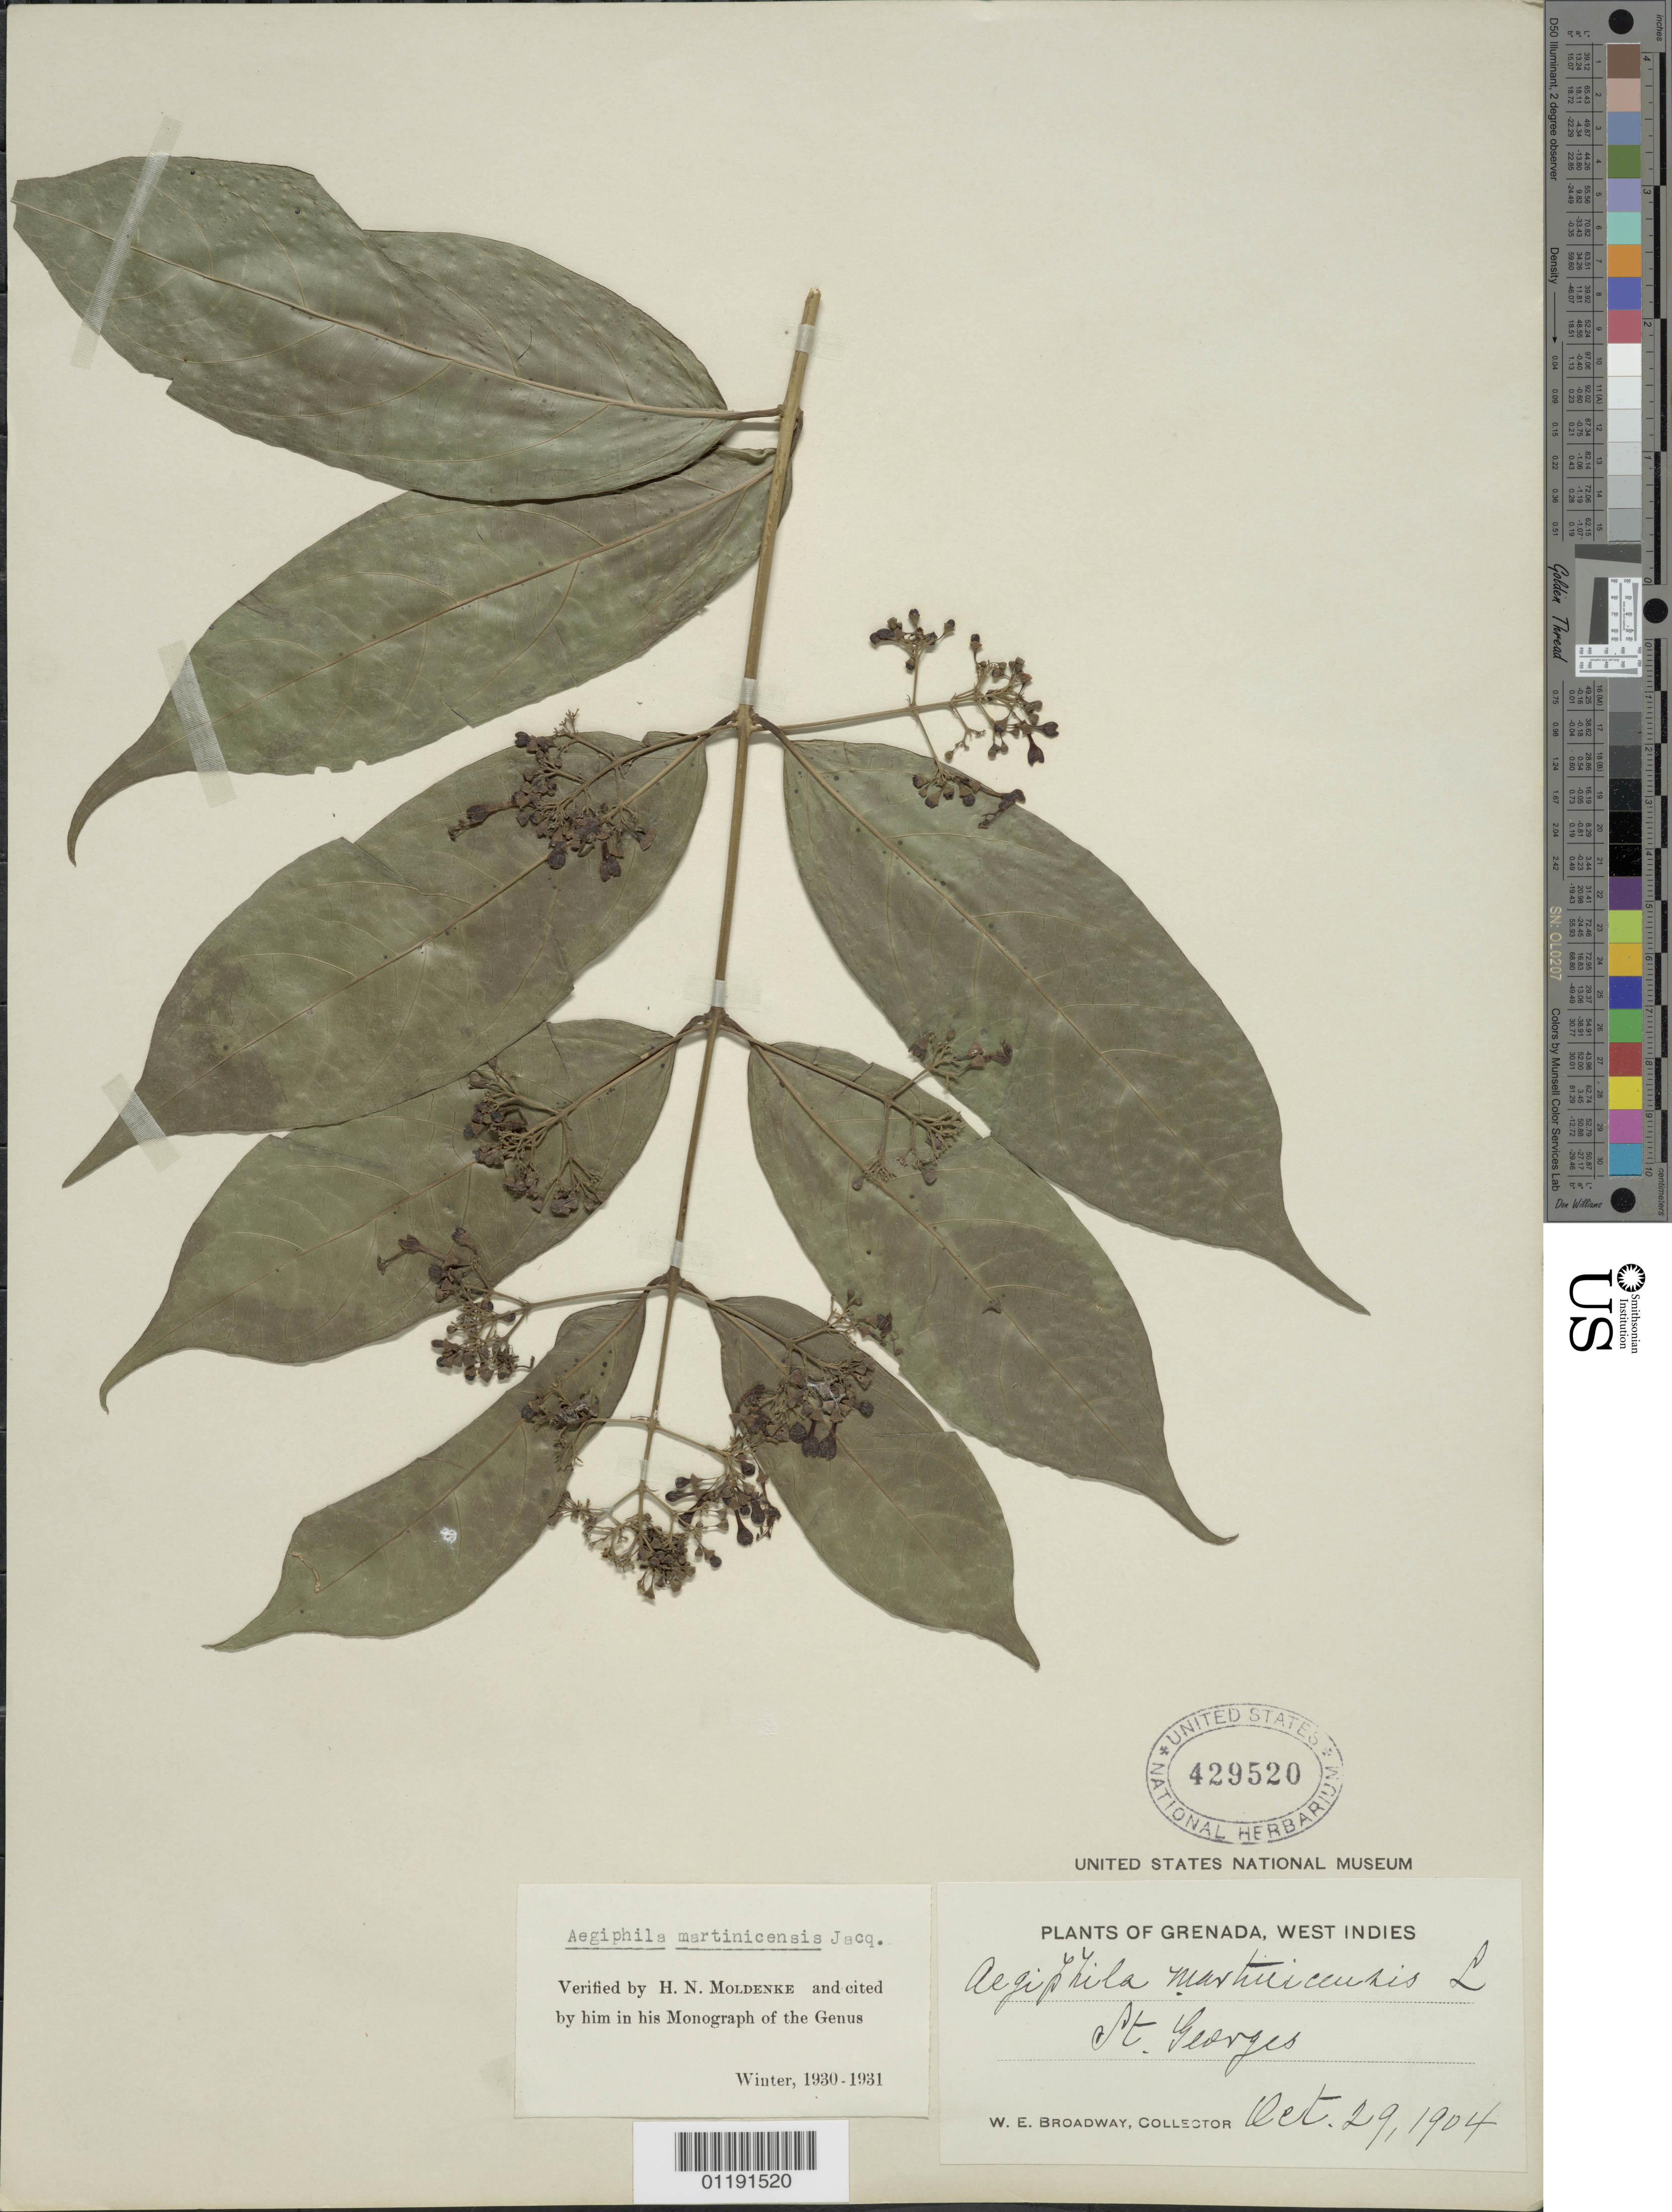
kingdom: Plantae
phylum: Tracheophyta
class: Magnoliopsida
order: Lamiales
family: Lamiaceae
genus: Aegiphila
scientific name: Aegiphila martinicensis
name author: Jacq.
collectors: W. E. Broadway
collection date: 1904-10-29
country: Grenada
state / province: Saint George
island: Grenada Island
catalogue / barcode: US 429520